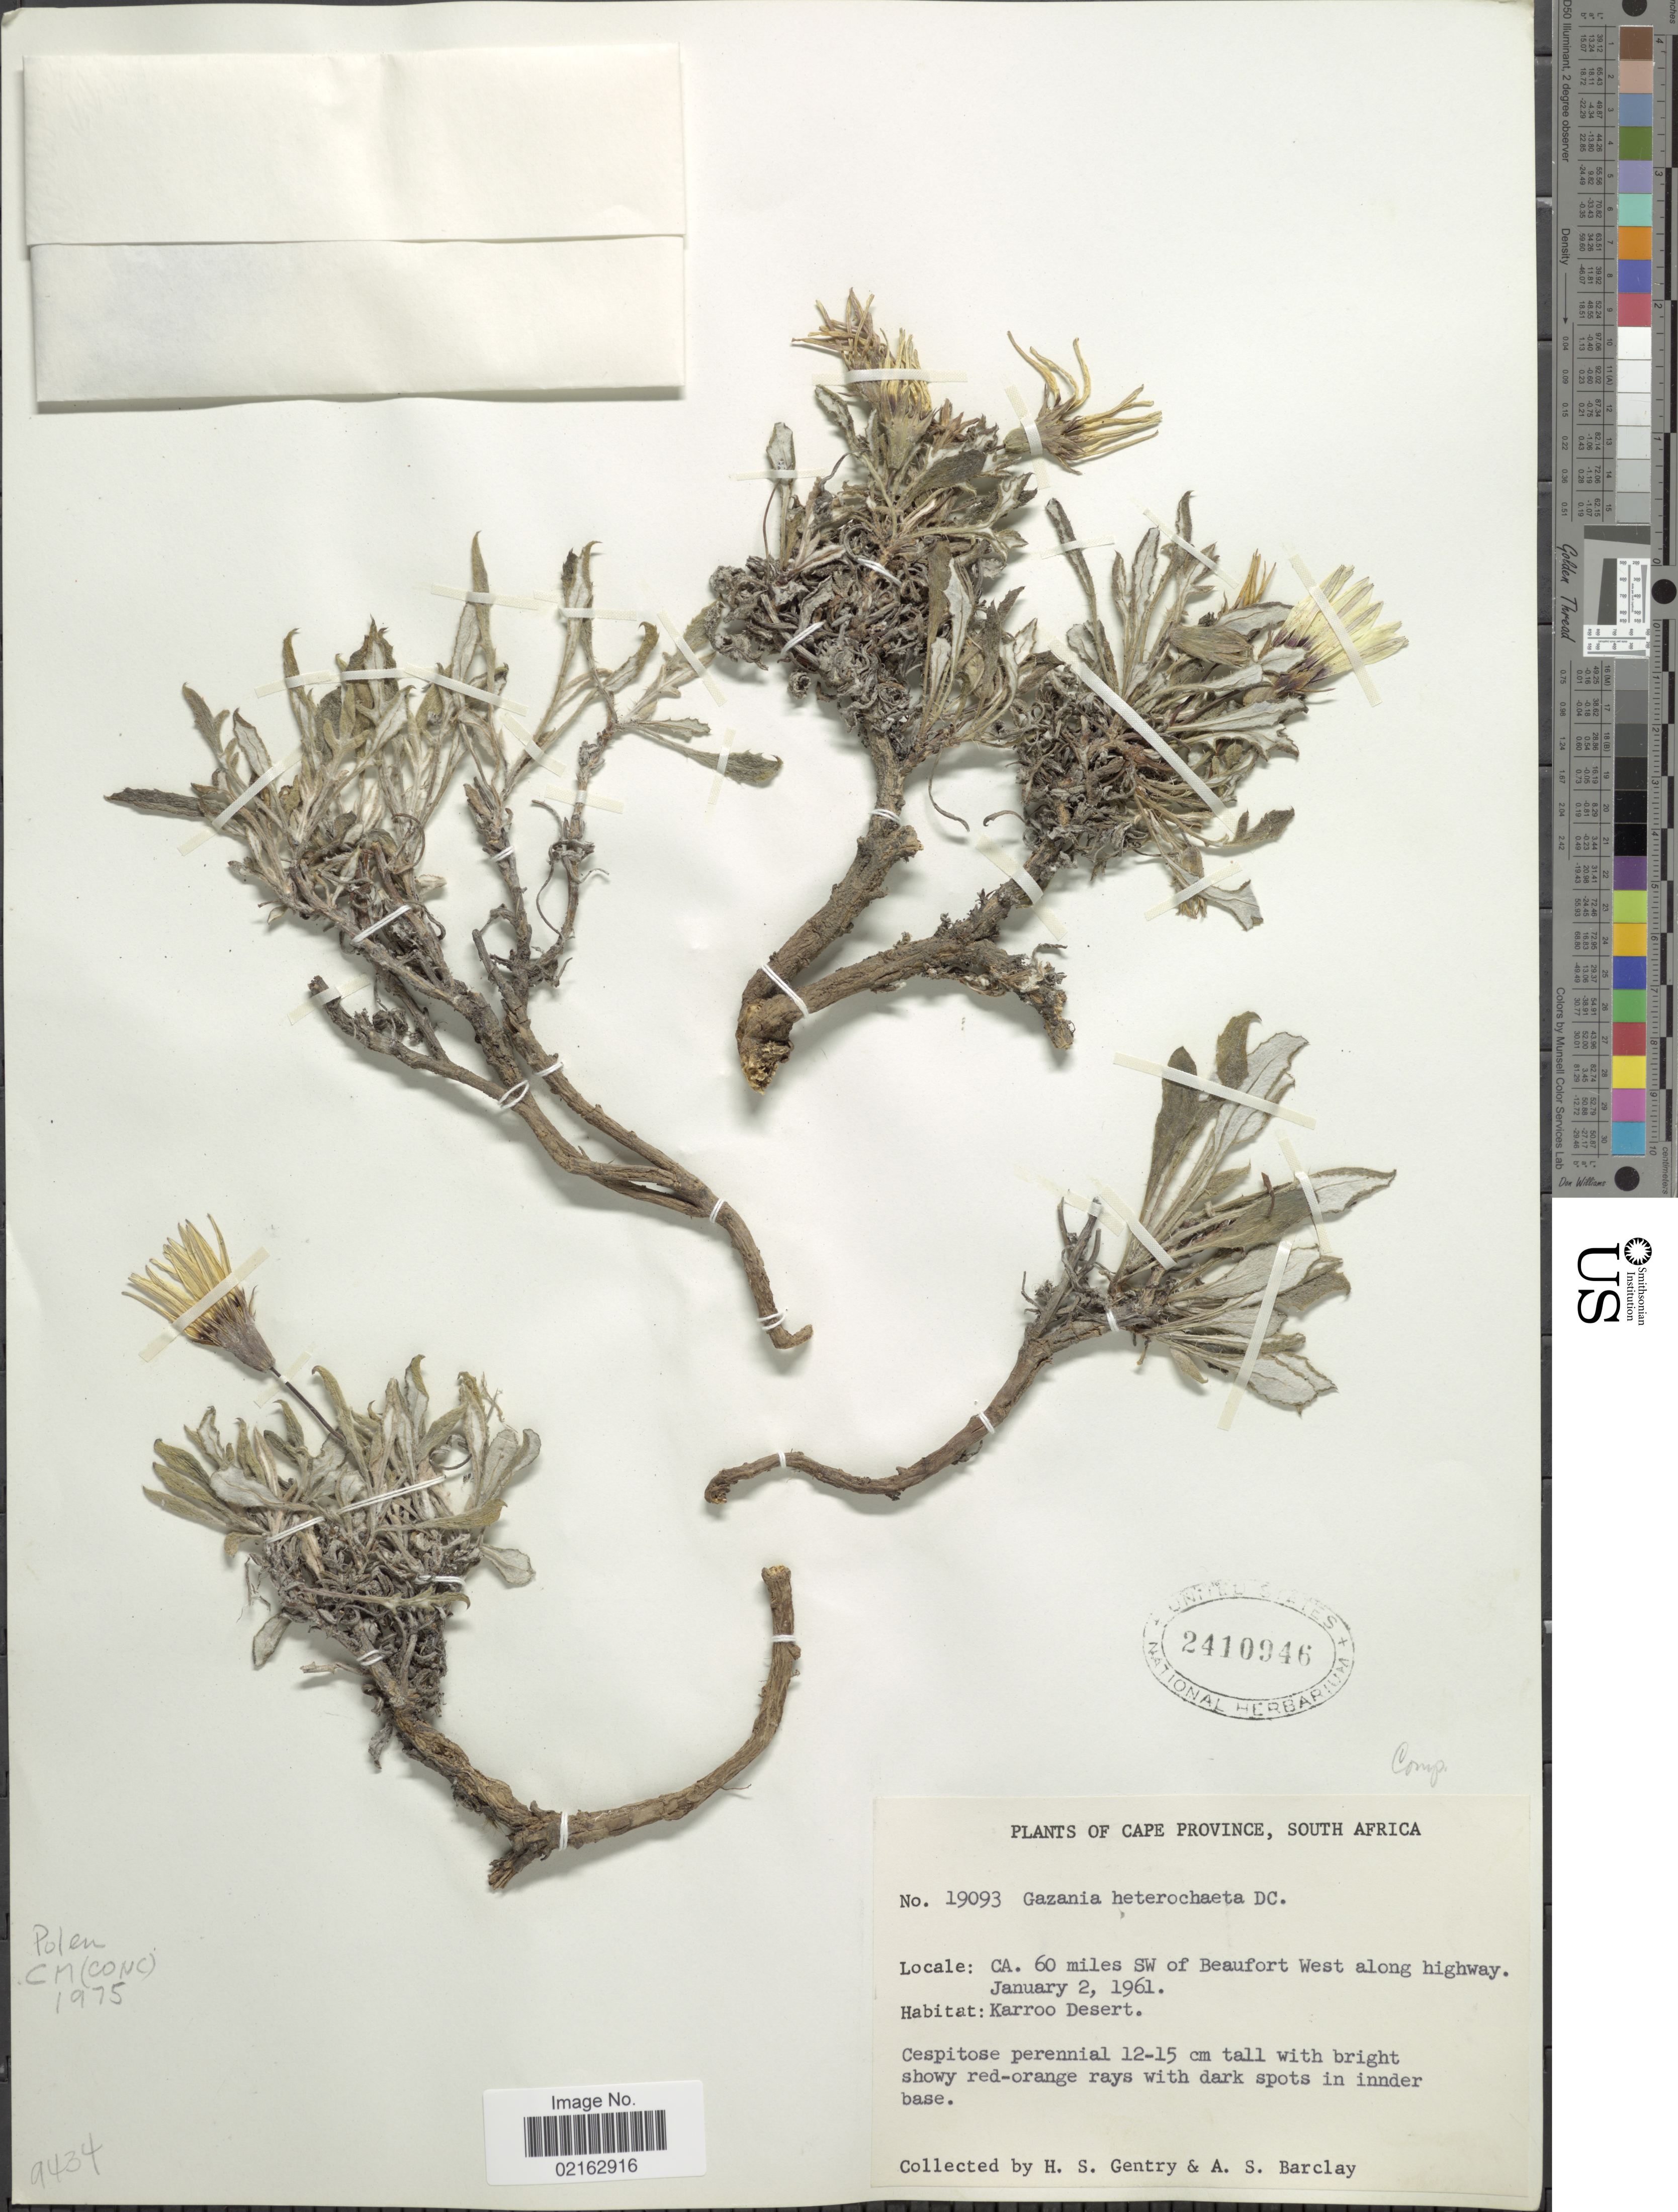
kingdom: Plantae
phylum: Tracheophyta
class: Magnoliopsida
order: Asterales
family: Asteraceae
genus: Gazania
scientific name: Gazania heterochaeta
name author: DC.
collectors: H. S. Gentry & A. S. Barclay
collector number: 19093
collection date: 1961-01-02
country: South Africa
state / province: Western Cape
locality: Cape Province, South Africa. Ca. 60 miles SW of Beaufort West along highway. Karroo Desert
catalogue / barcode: US 2410946